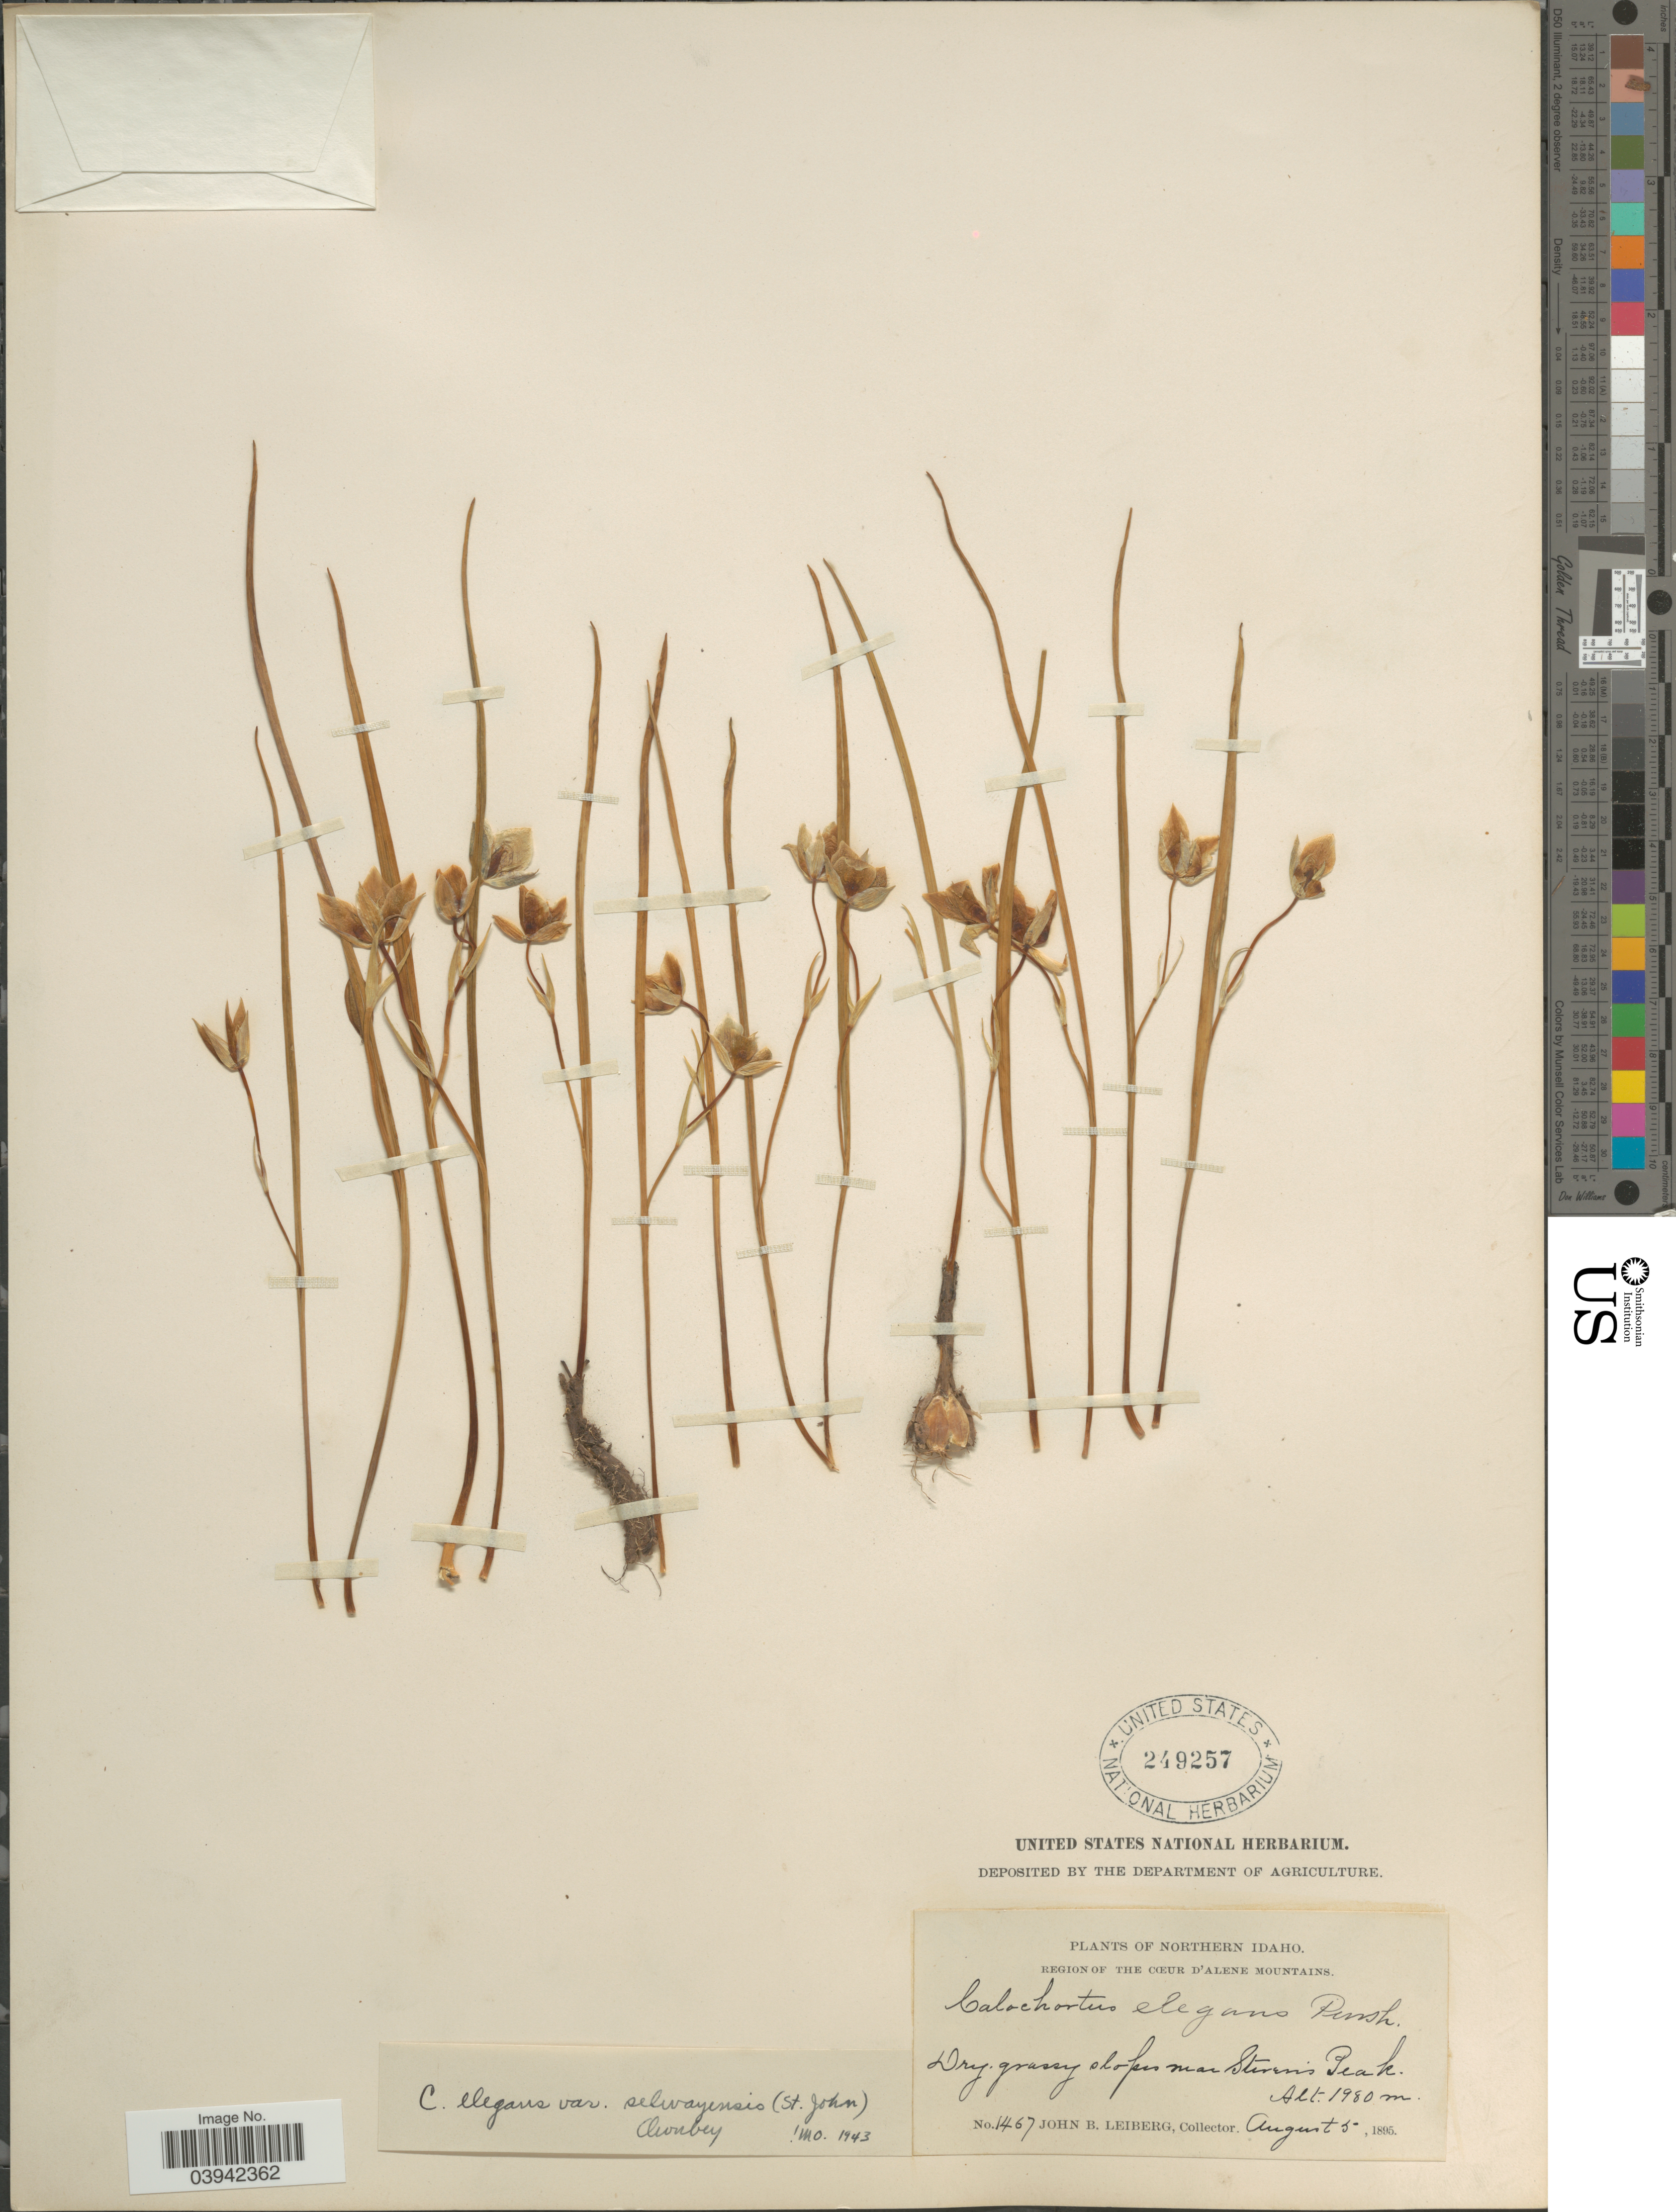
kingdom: Plantae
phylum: Tracheophyta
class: Liliopsida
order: Liliales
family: Liliaceae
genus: Calochortus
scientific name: Calochortus elegans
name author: Pursh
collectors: J. B. Leiberg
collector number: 1467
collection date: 1895-08-05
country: United States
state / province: Idaho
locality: Northern Idaho. Region of the Cœur D'Alene Mountains. Dry grassy slopes near Steven's Peak.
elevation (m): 1980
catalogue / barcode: US 249257